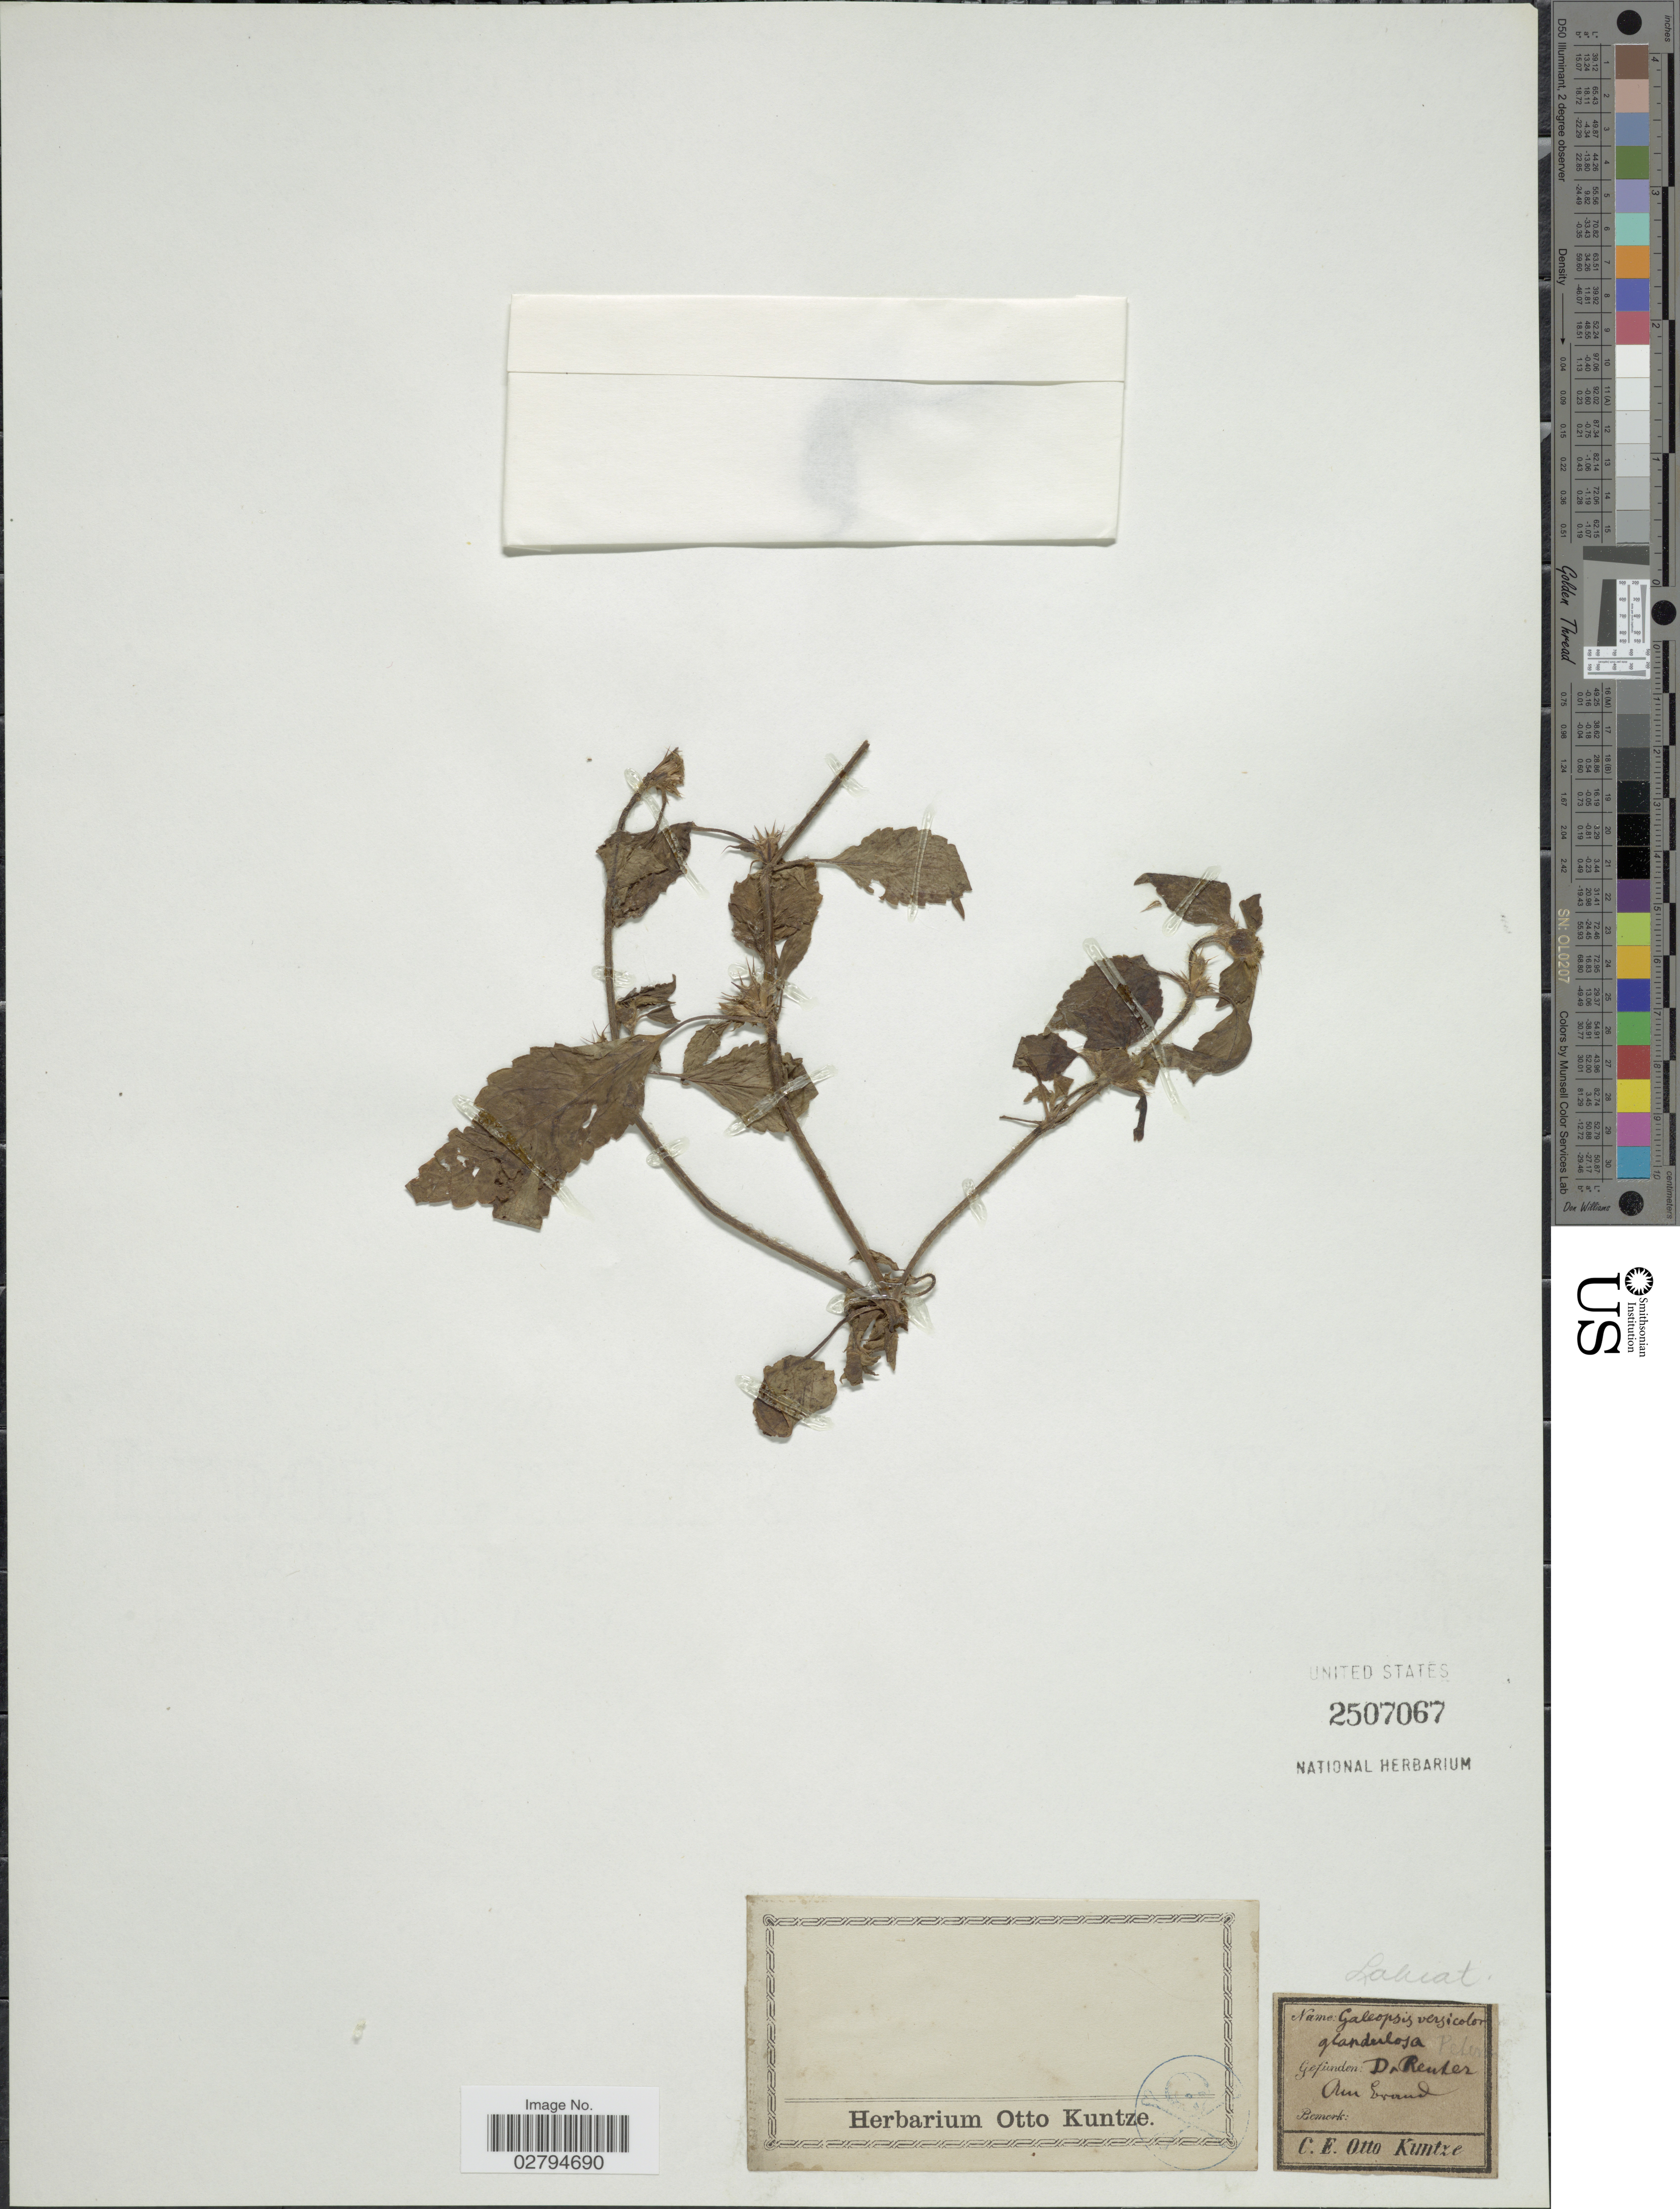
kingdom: Plantae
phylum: Tracheophyta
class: Magnoliopsida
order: Lamiales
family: Lamiaceae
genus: Galeopsis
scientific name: Galeopsis versicolor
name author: Curtis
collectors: C.E.O. Kuntze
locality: D. Renter Am Ground. [interpreted]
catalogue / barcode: US 2507067